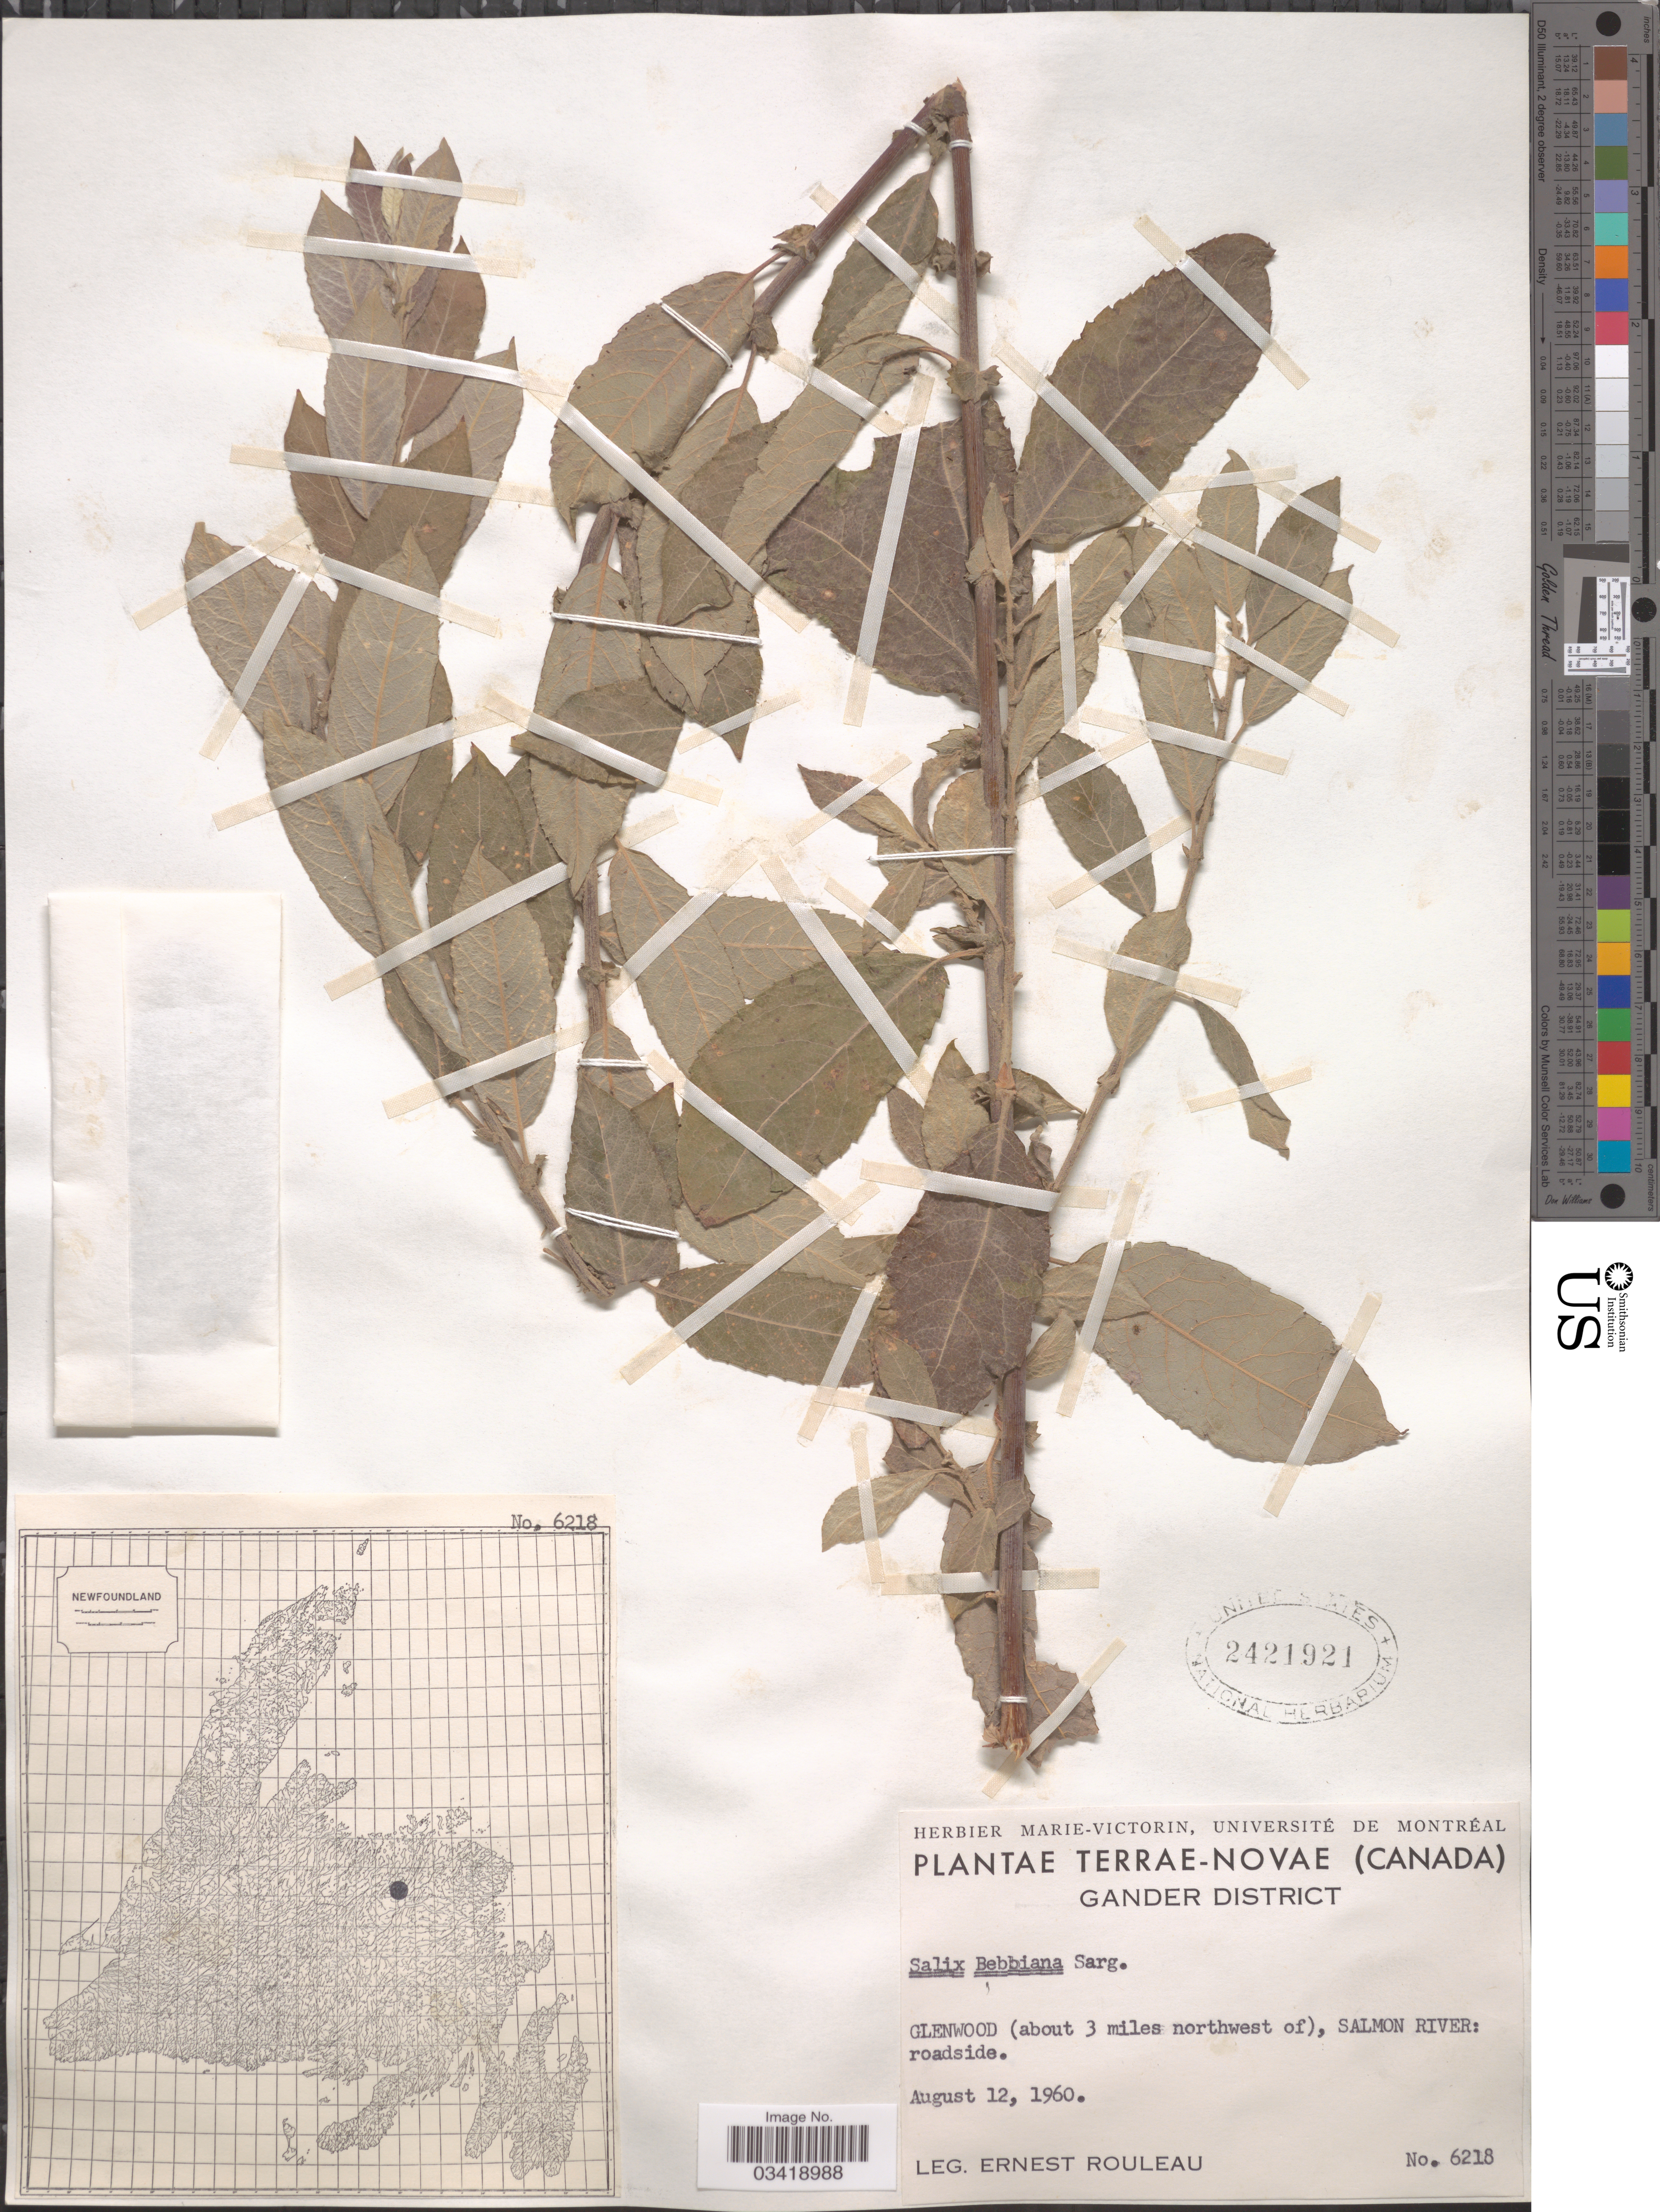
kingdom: Plantae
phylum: Tracheophyta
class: Magnoliopsida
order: Malpighiales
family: Salicaceae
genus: Salix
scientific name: Salix bebbiana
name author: Sarg.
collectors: E. Rouleau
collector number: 6218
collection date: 1960-08-12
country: Canada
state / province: Newfoundland and Labrador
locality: Terrae-Novae. Gander District. Glenwood (about 3 miles northwest of), Salmon River: roadside.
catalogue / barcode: US 2421921